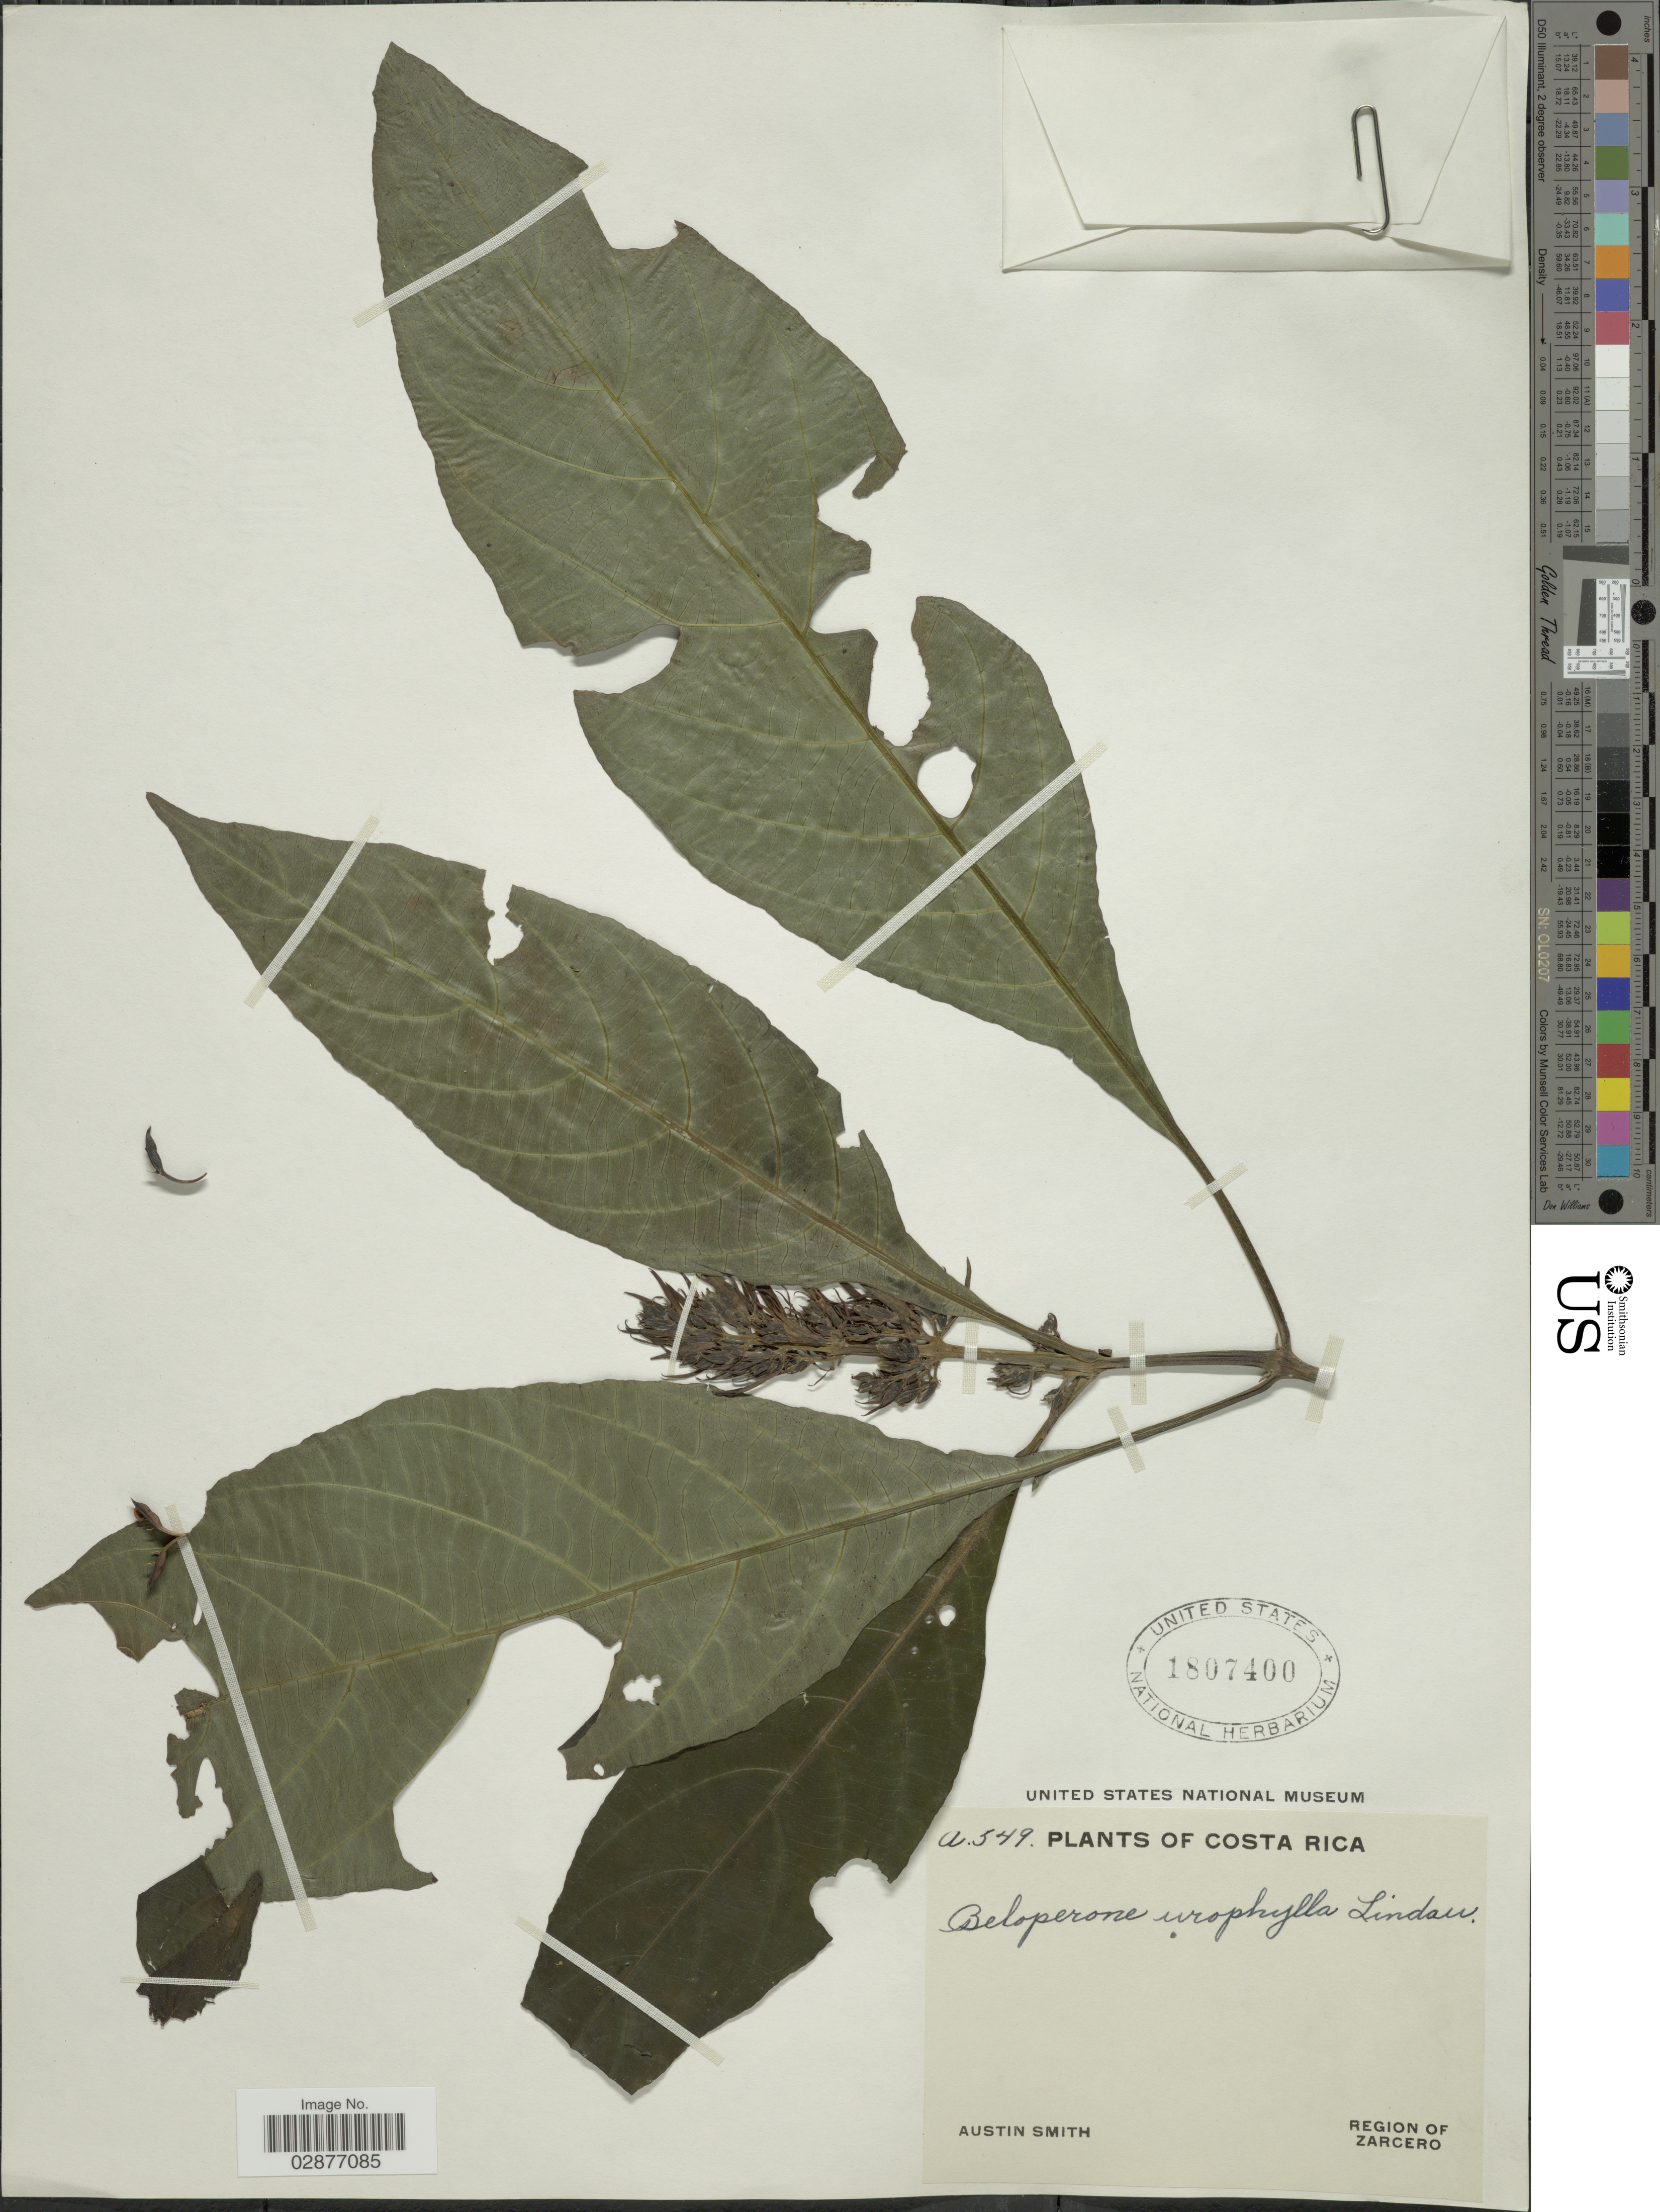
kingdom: Plantae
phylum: Tracheophyta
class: Magnoliopsida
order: Lamiales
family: Acanthaceae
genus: Justicia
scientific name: Justicia urophylla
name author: (Lindau) D.N. Gibson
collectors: Aust P. Smith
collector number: A549*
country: Costa Rica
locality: Region of Zarcero.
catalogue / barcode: US 1807400